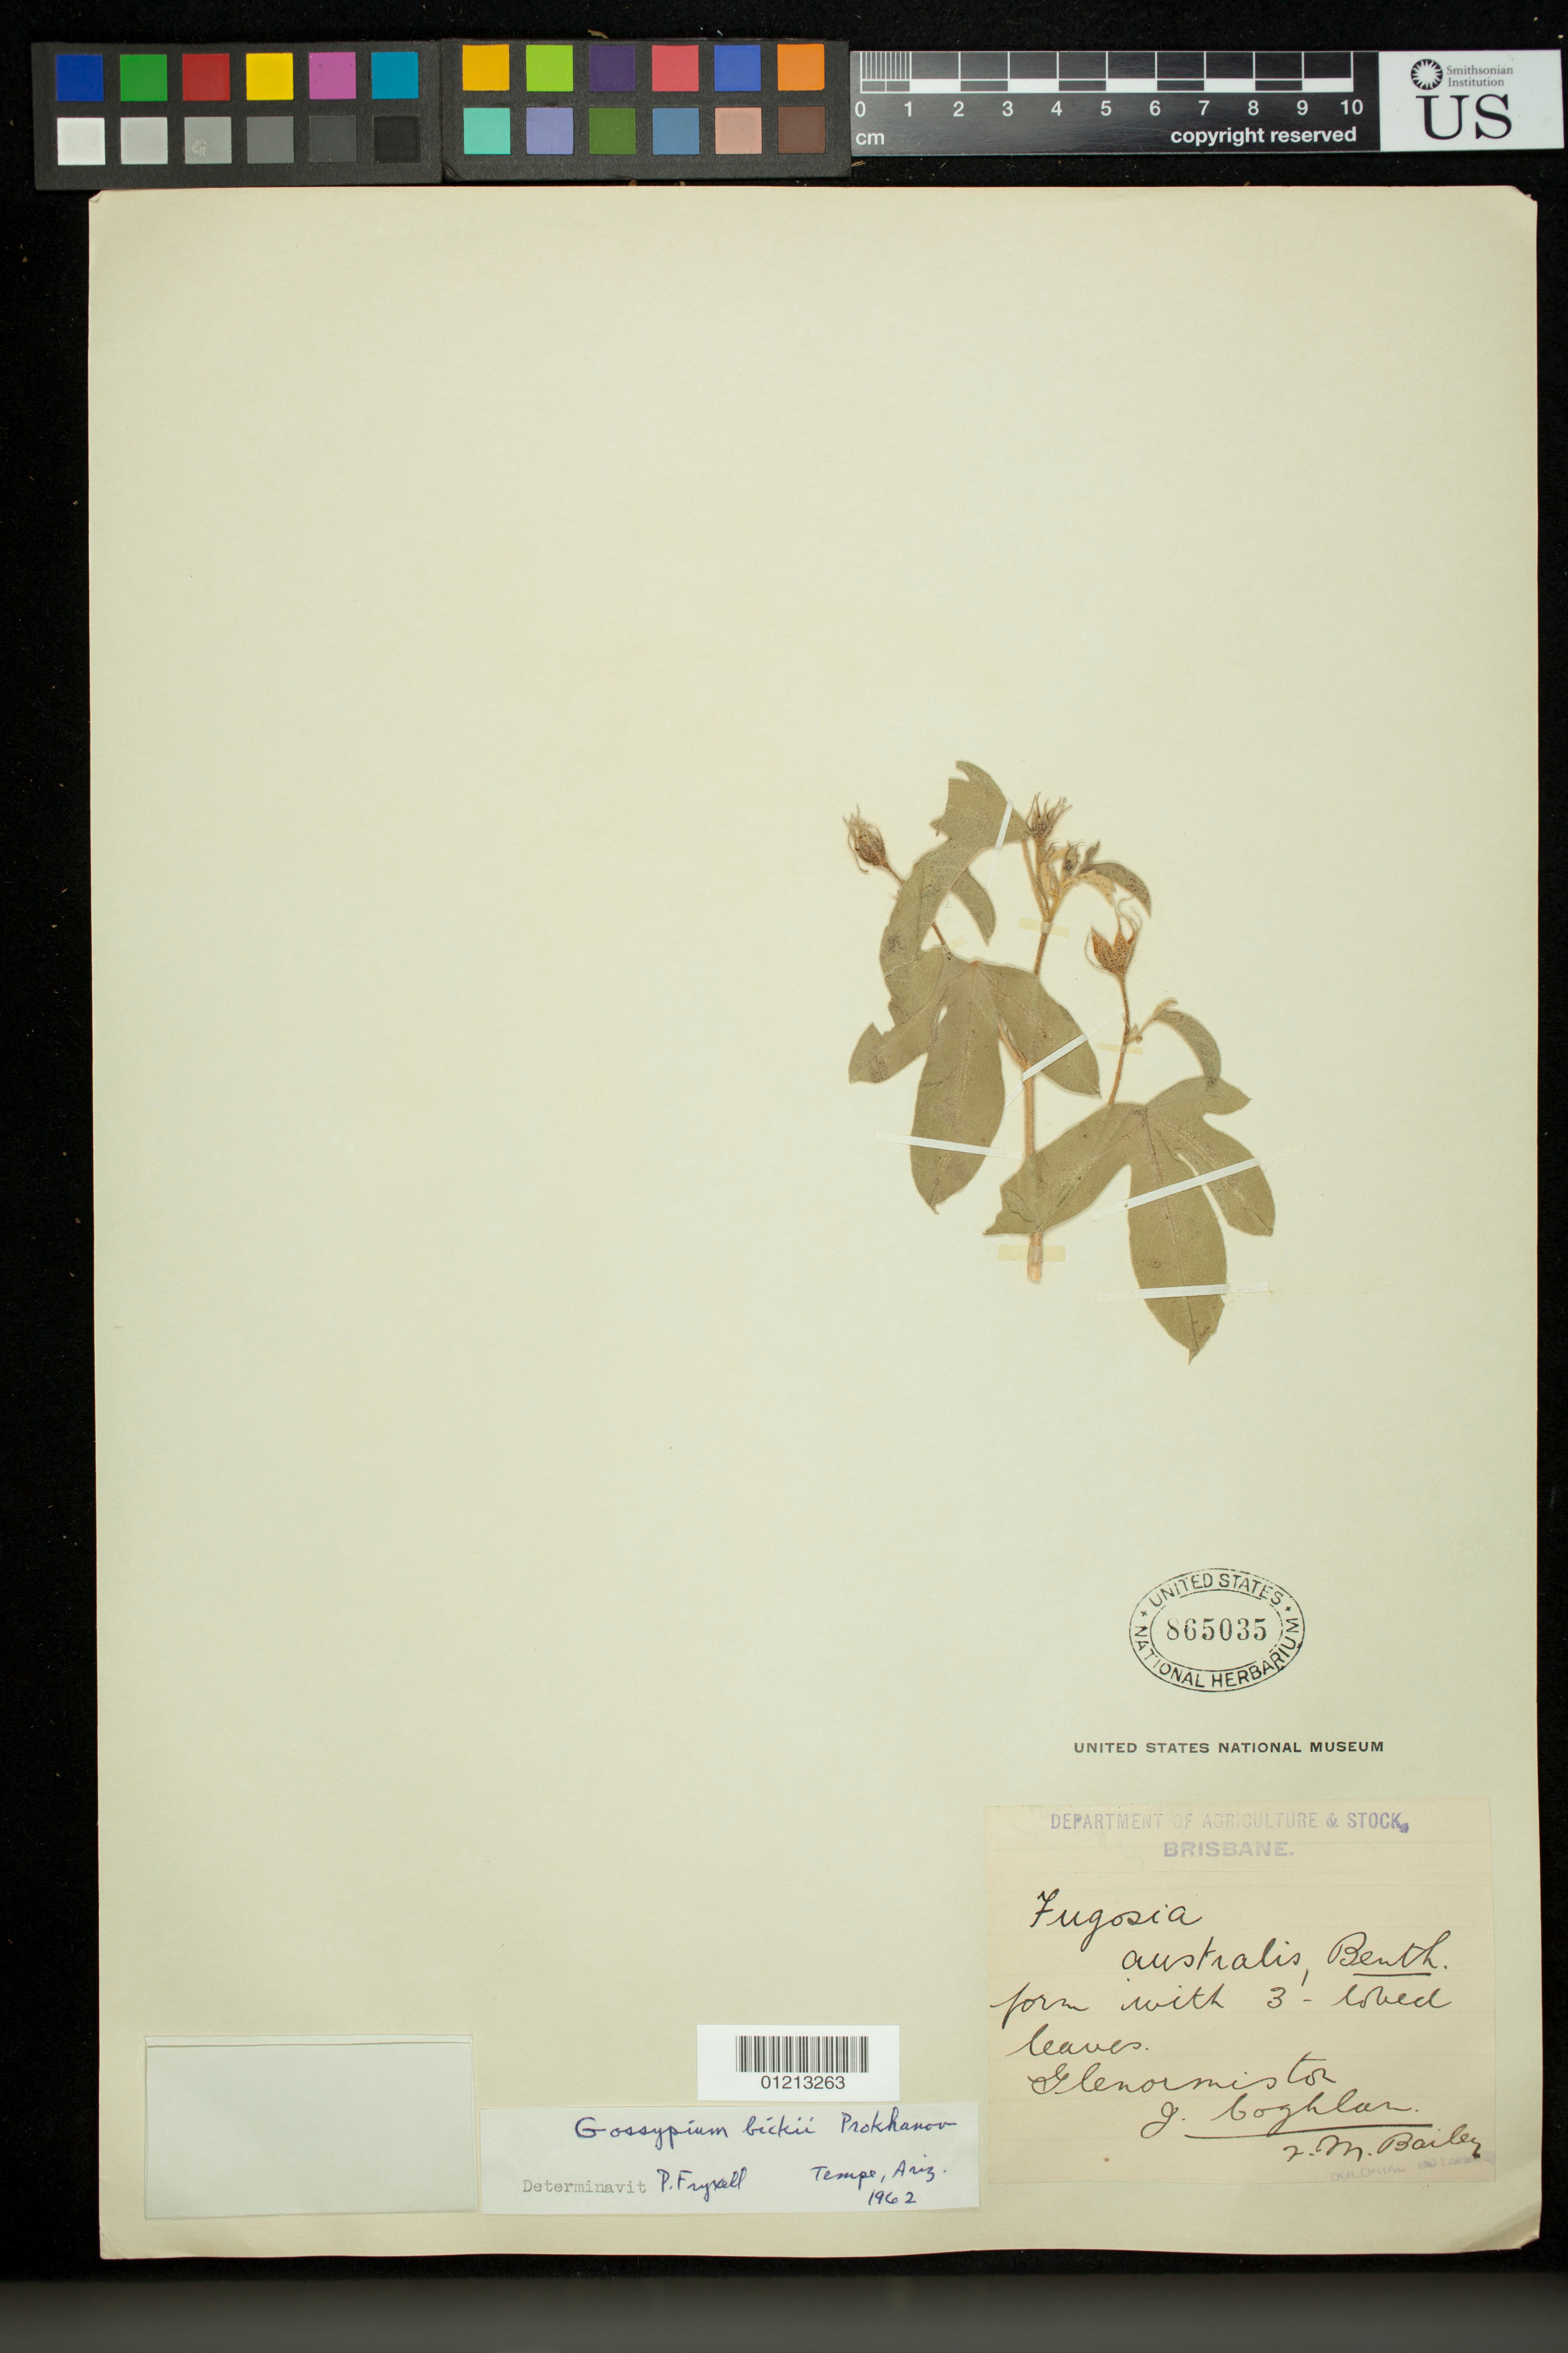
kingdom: Plantae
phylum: Tracheophyta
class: Magnoliopsida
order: Malvales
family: Malvaceae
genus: Gossypium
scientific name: Gossypium bickii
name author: Raf.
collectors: J. J. Coghlan & F. M. Bailey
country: Australia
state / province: Queensland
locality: Glenormiston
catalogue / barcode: US 865035